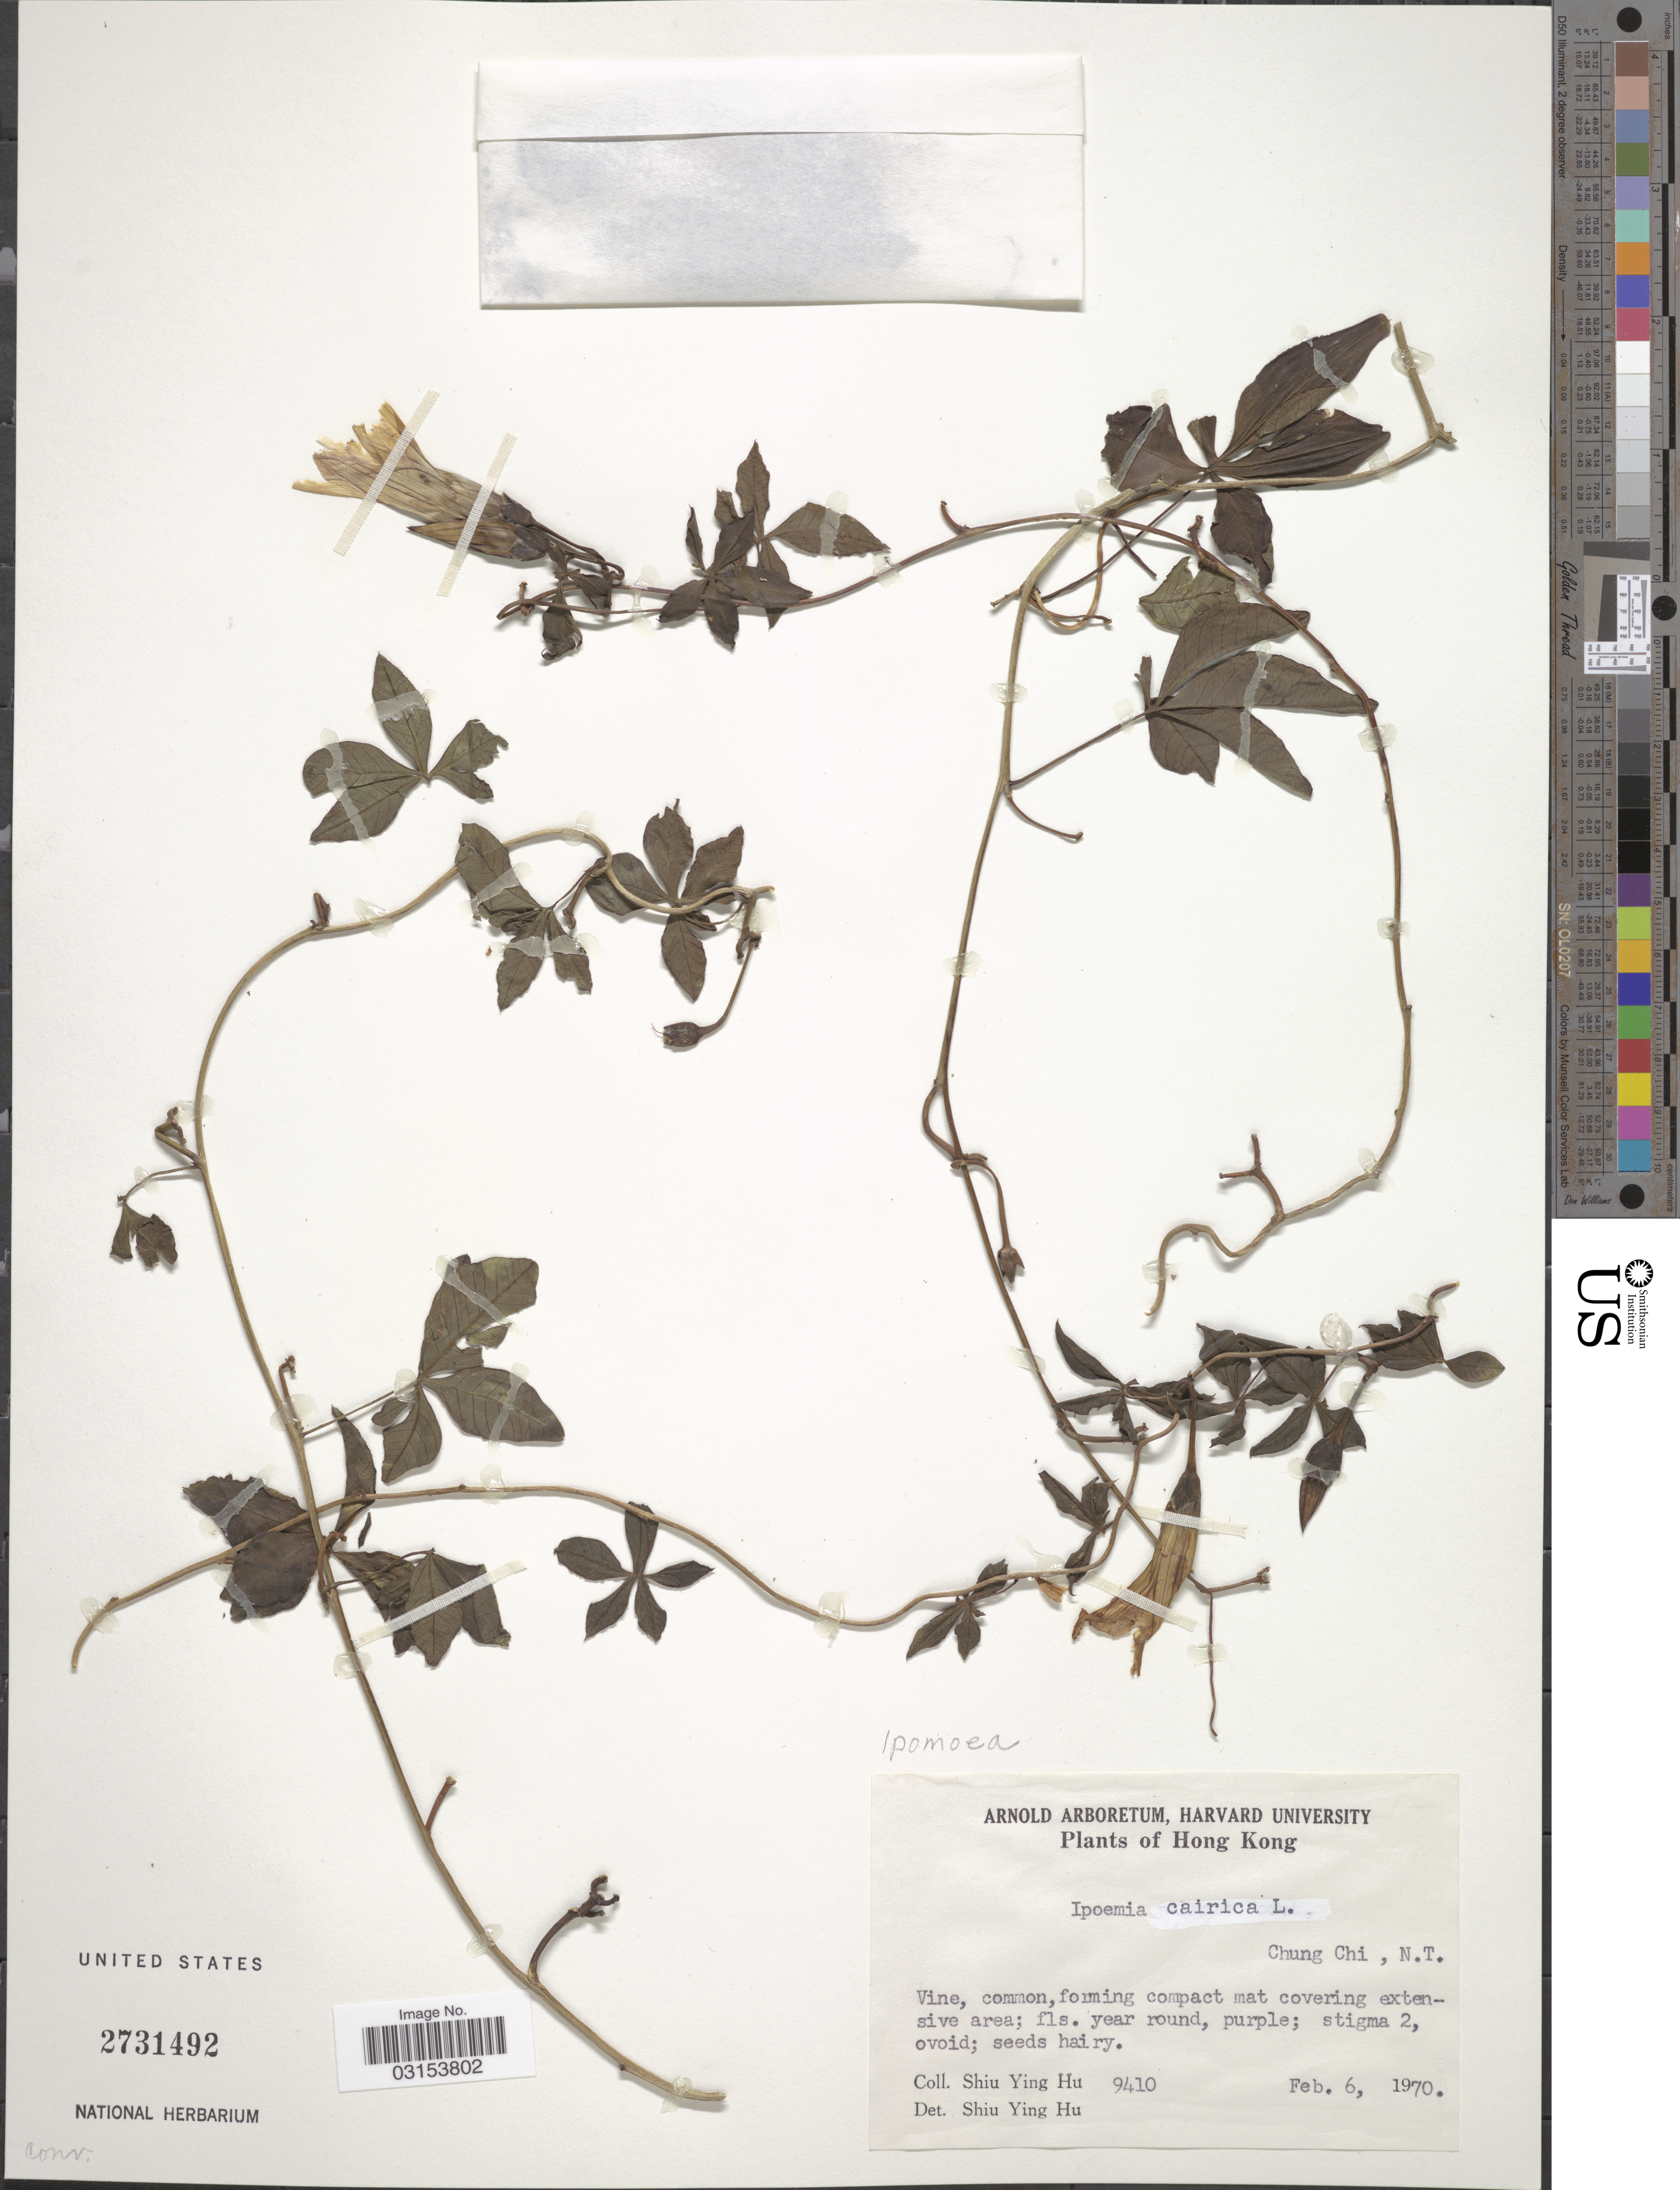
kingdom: Plantae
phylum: Tracheophyta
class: Magnoliopsida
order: Solanales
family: Convolvulaceae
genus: Ipomoea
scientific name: Ipomoea cairica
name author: (L.) Sweet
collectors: S. Y. Hu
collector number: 9410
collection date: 1970-02-06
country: China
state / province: Hong Kong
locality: Chung Chi, N.T.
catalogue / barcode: US 2731492